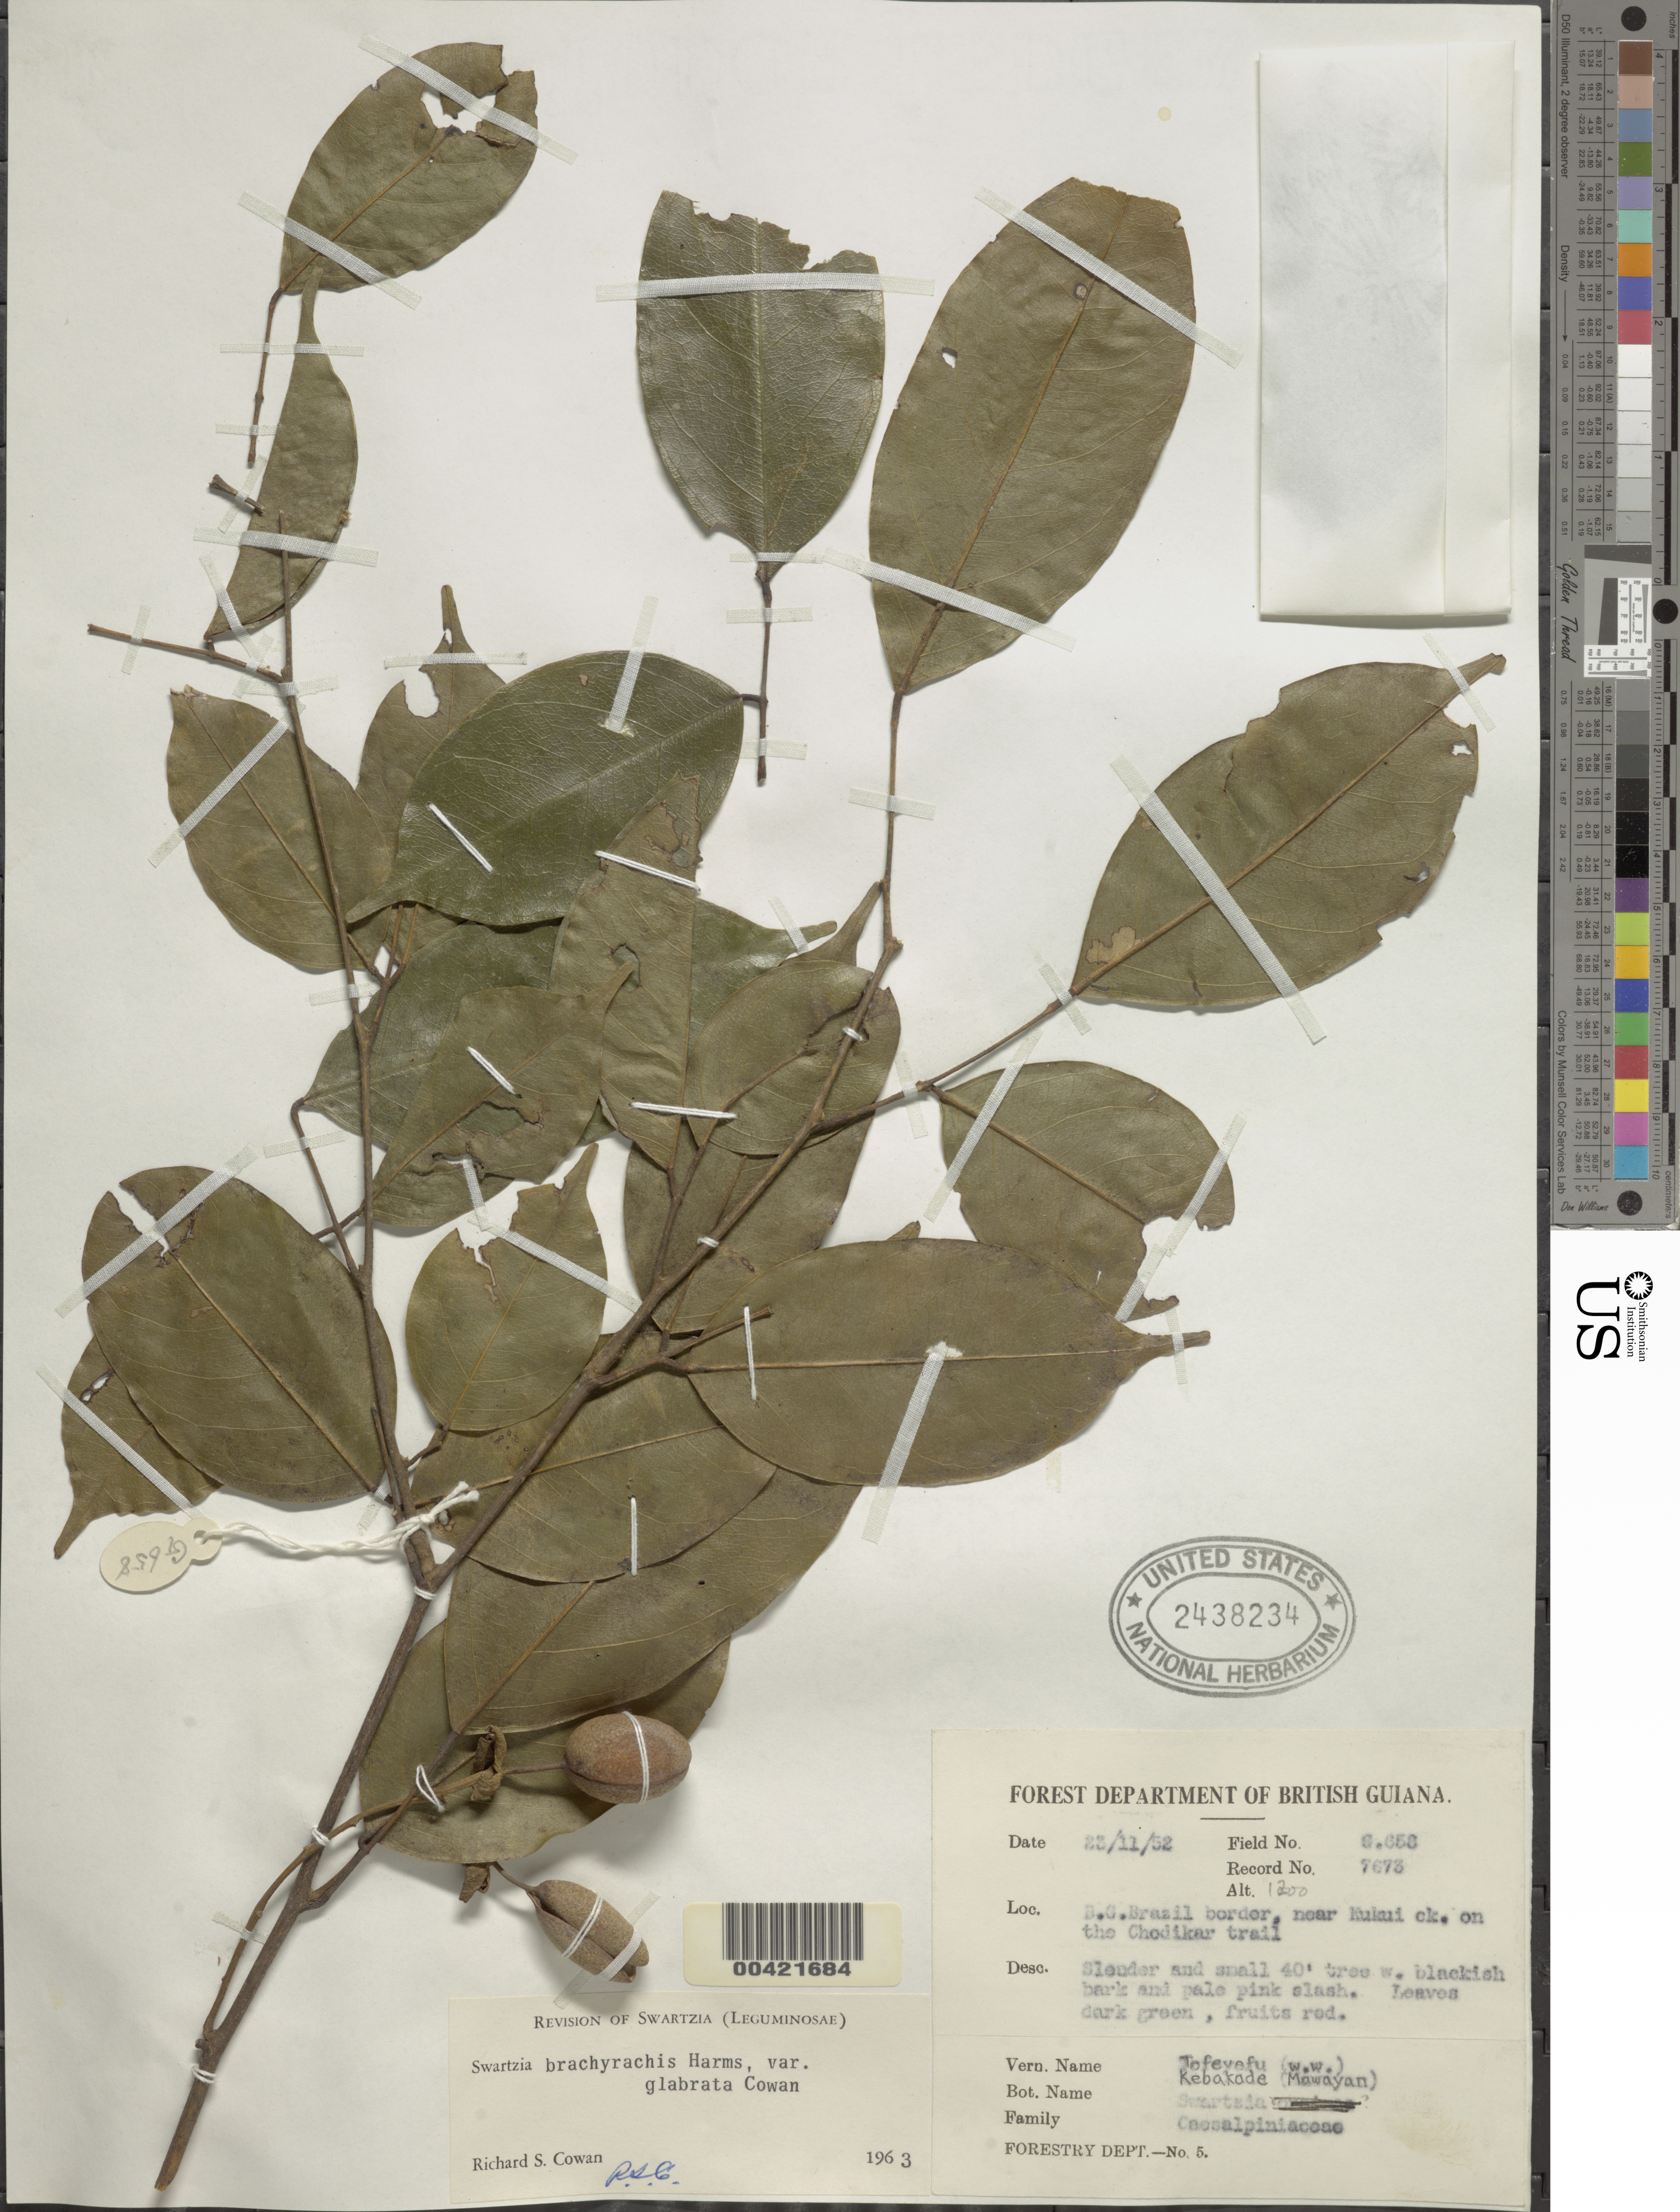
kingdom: Plantae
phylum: Tracheophyta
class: Magnoliopsida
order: Fabales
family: Fabaceae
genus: Swartzia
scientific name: Swartzia brachyrachis var. glabrata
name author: R.S. Cowan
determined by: Cowan, R. S.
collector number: G.658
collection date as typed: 23 Nov 1952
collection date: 1952-11-23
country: Guyana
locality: Kukui ck., near; on the chodikar trail; brazil border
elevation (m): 366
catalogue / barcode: US 2438234